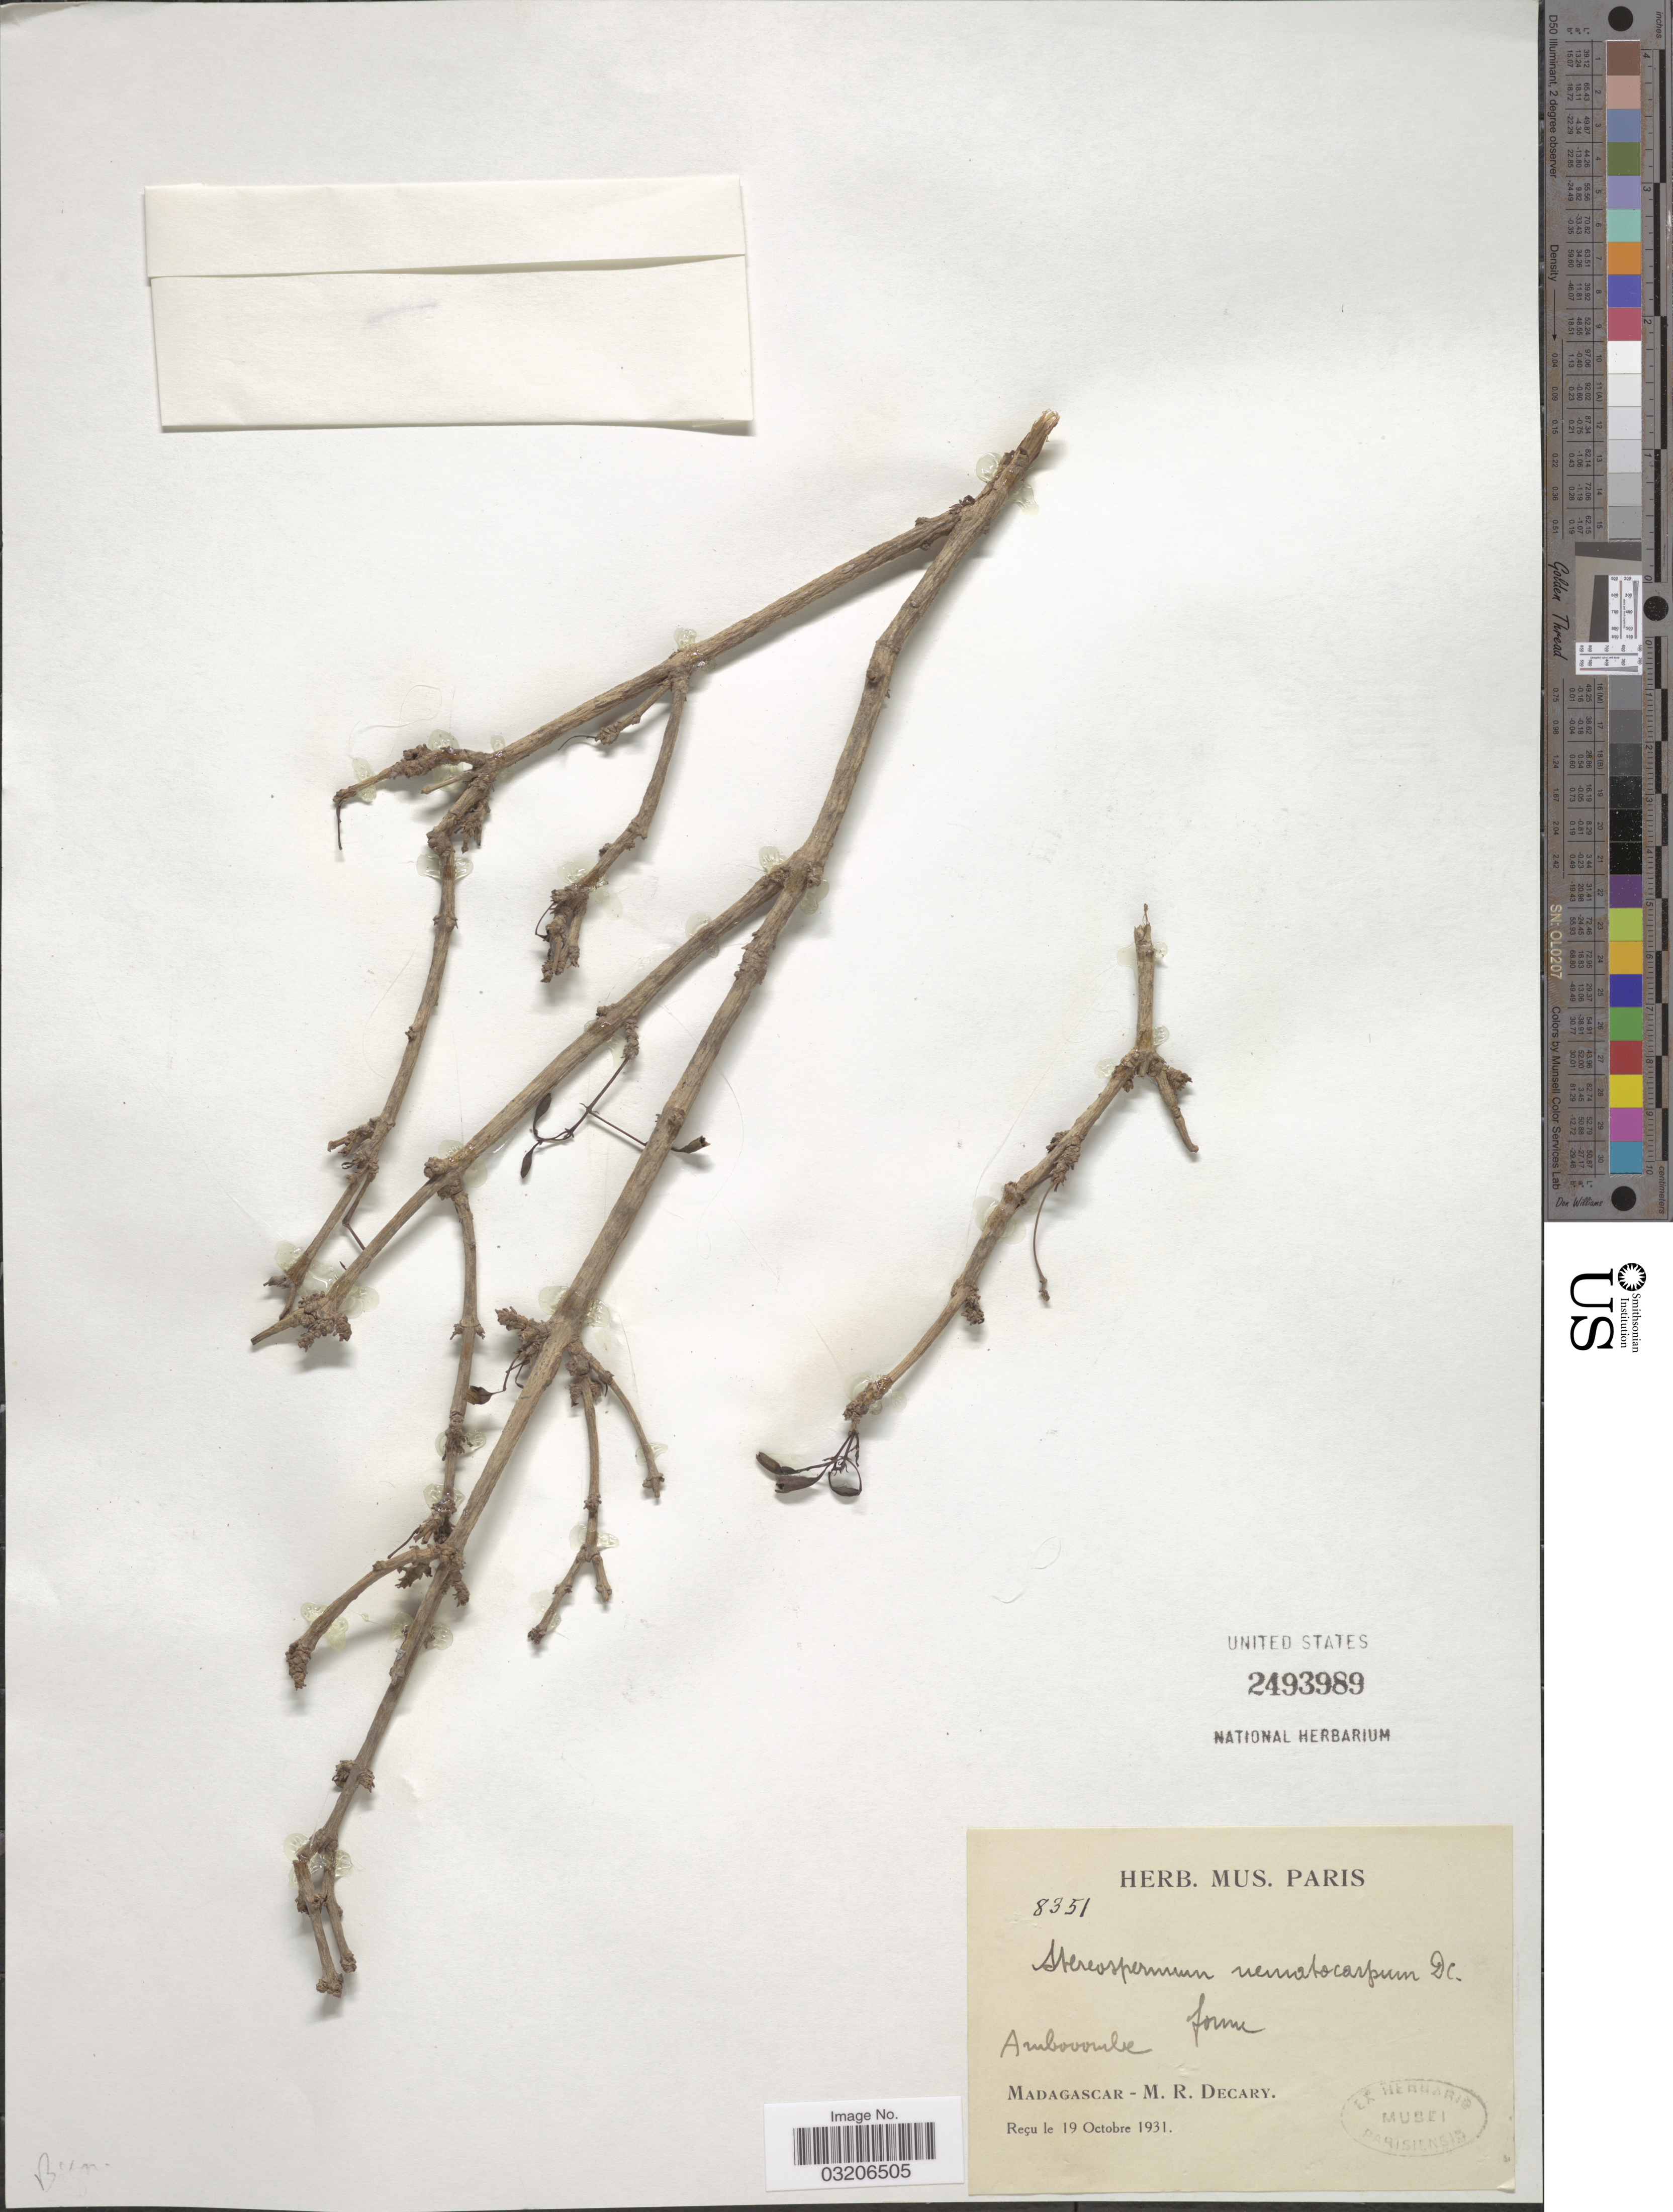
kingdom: Plantae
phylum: Tracheophyta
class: Magnoliopsida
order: Lamiales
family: Bignoniaceae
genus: Stereospermum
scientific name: Stereospermum nematocarpum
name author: A. DC.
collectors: R. Decary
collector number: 8351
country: Madagascar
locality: Ambovombe.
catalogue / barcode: US 2493989